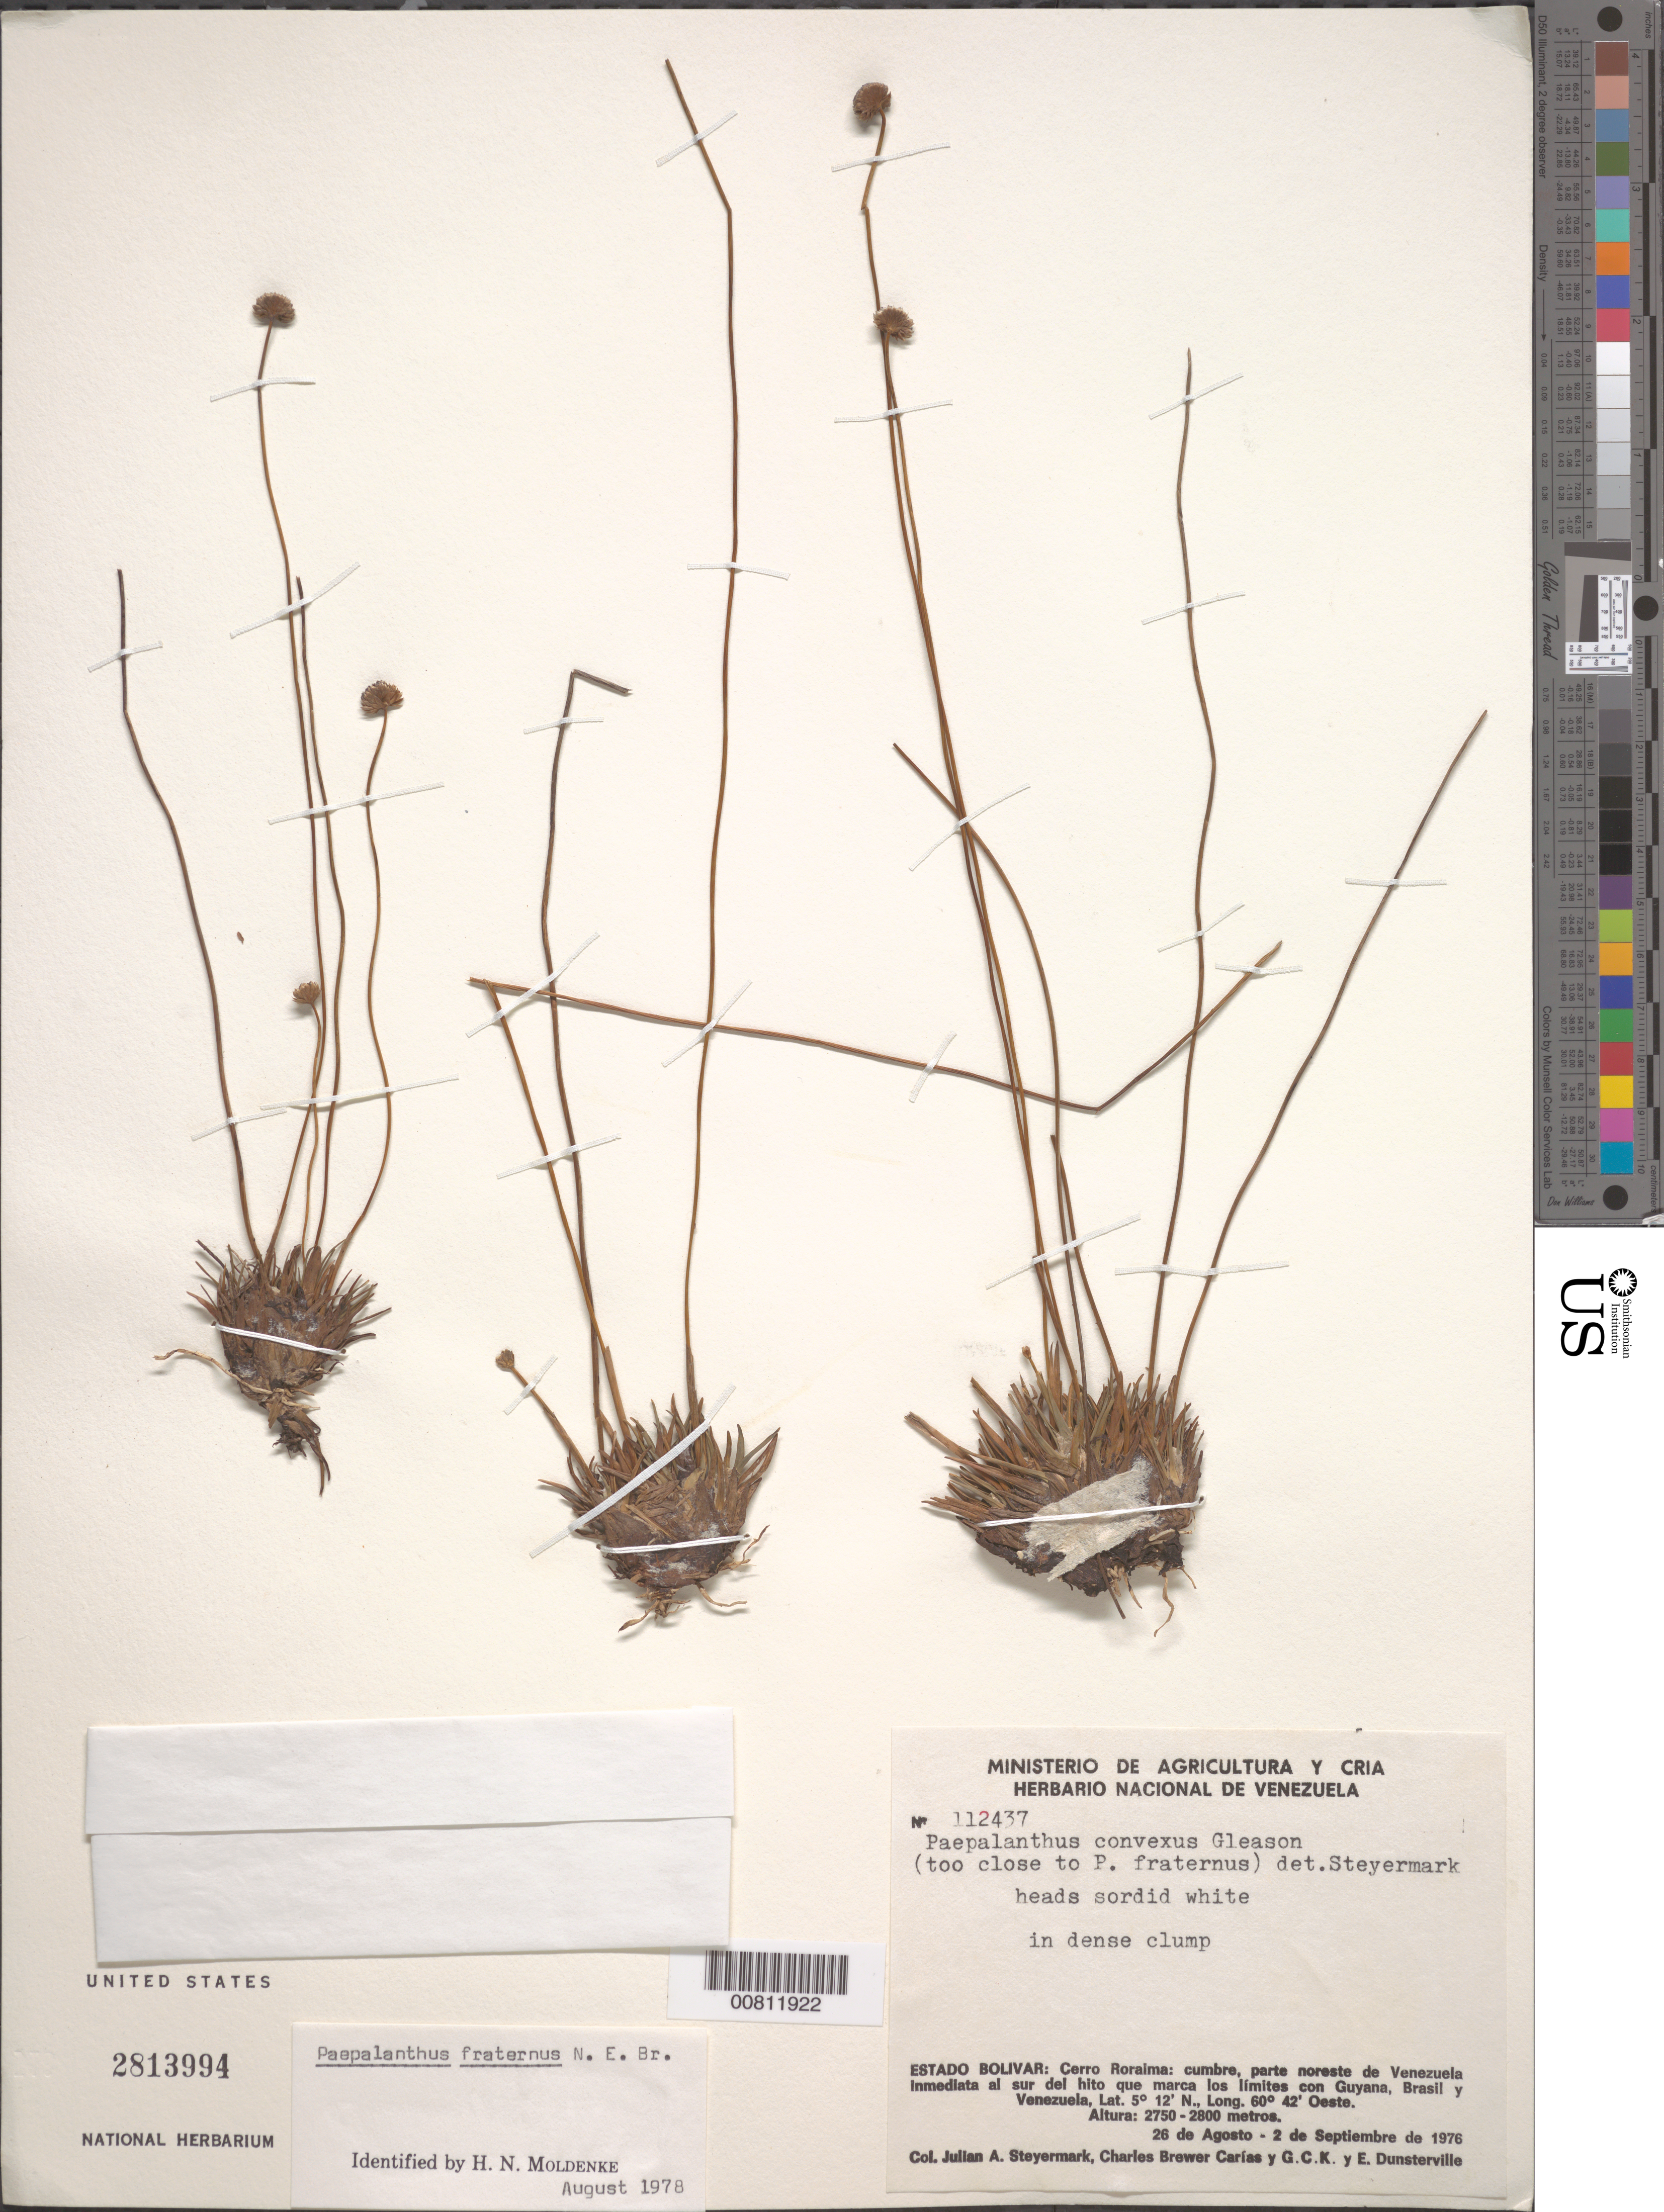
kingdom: Plantae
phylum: Tracheophyta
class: Liliopsida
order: Poales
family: Eriocaulaceae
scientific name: Monosperma fraterna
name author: (N.E. Br.) Andrino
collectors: J. Steyermark, C. Brewer-Carias, G. C. K. Dunsterville & E. Dunsterville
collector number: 112437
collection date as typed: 26-Aug-76 to 2-Sep-76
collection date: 1976-08-26/1976-09-02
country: Venezuela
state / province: Bolívar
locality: Cerro Roraima: cumbre, parte NO de Venezuela inmediata al S del hito que marca los limites con Guyana, Brasil, y Venezuela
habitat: Cumbre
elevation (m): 2750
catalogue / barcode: US 2813994